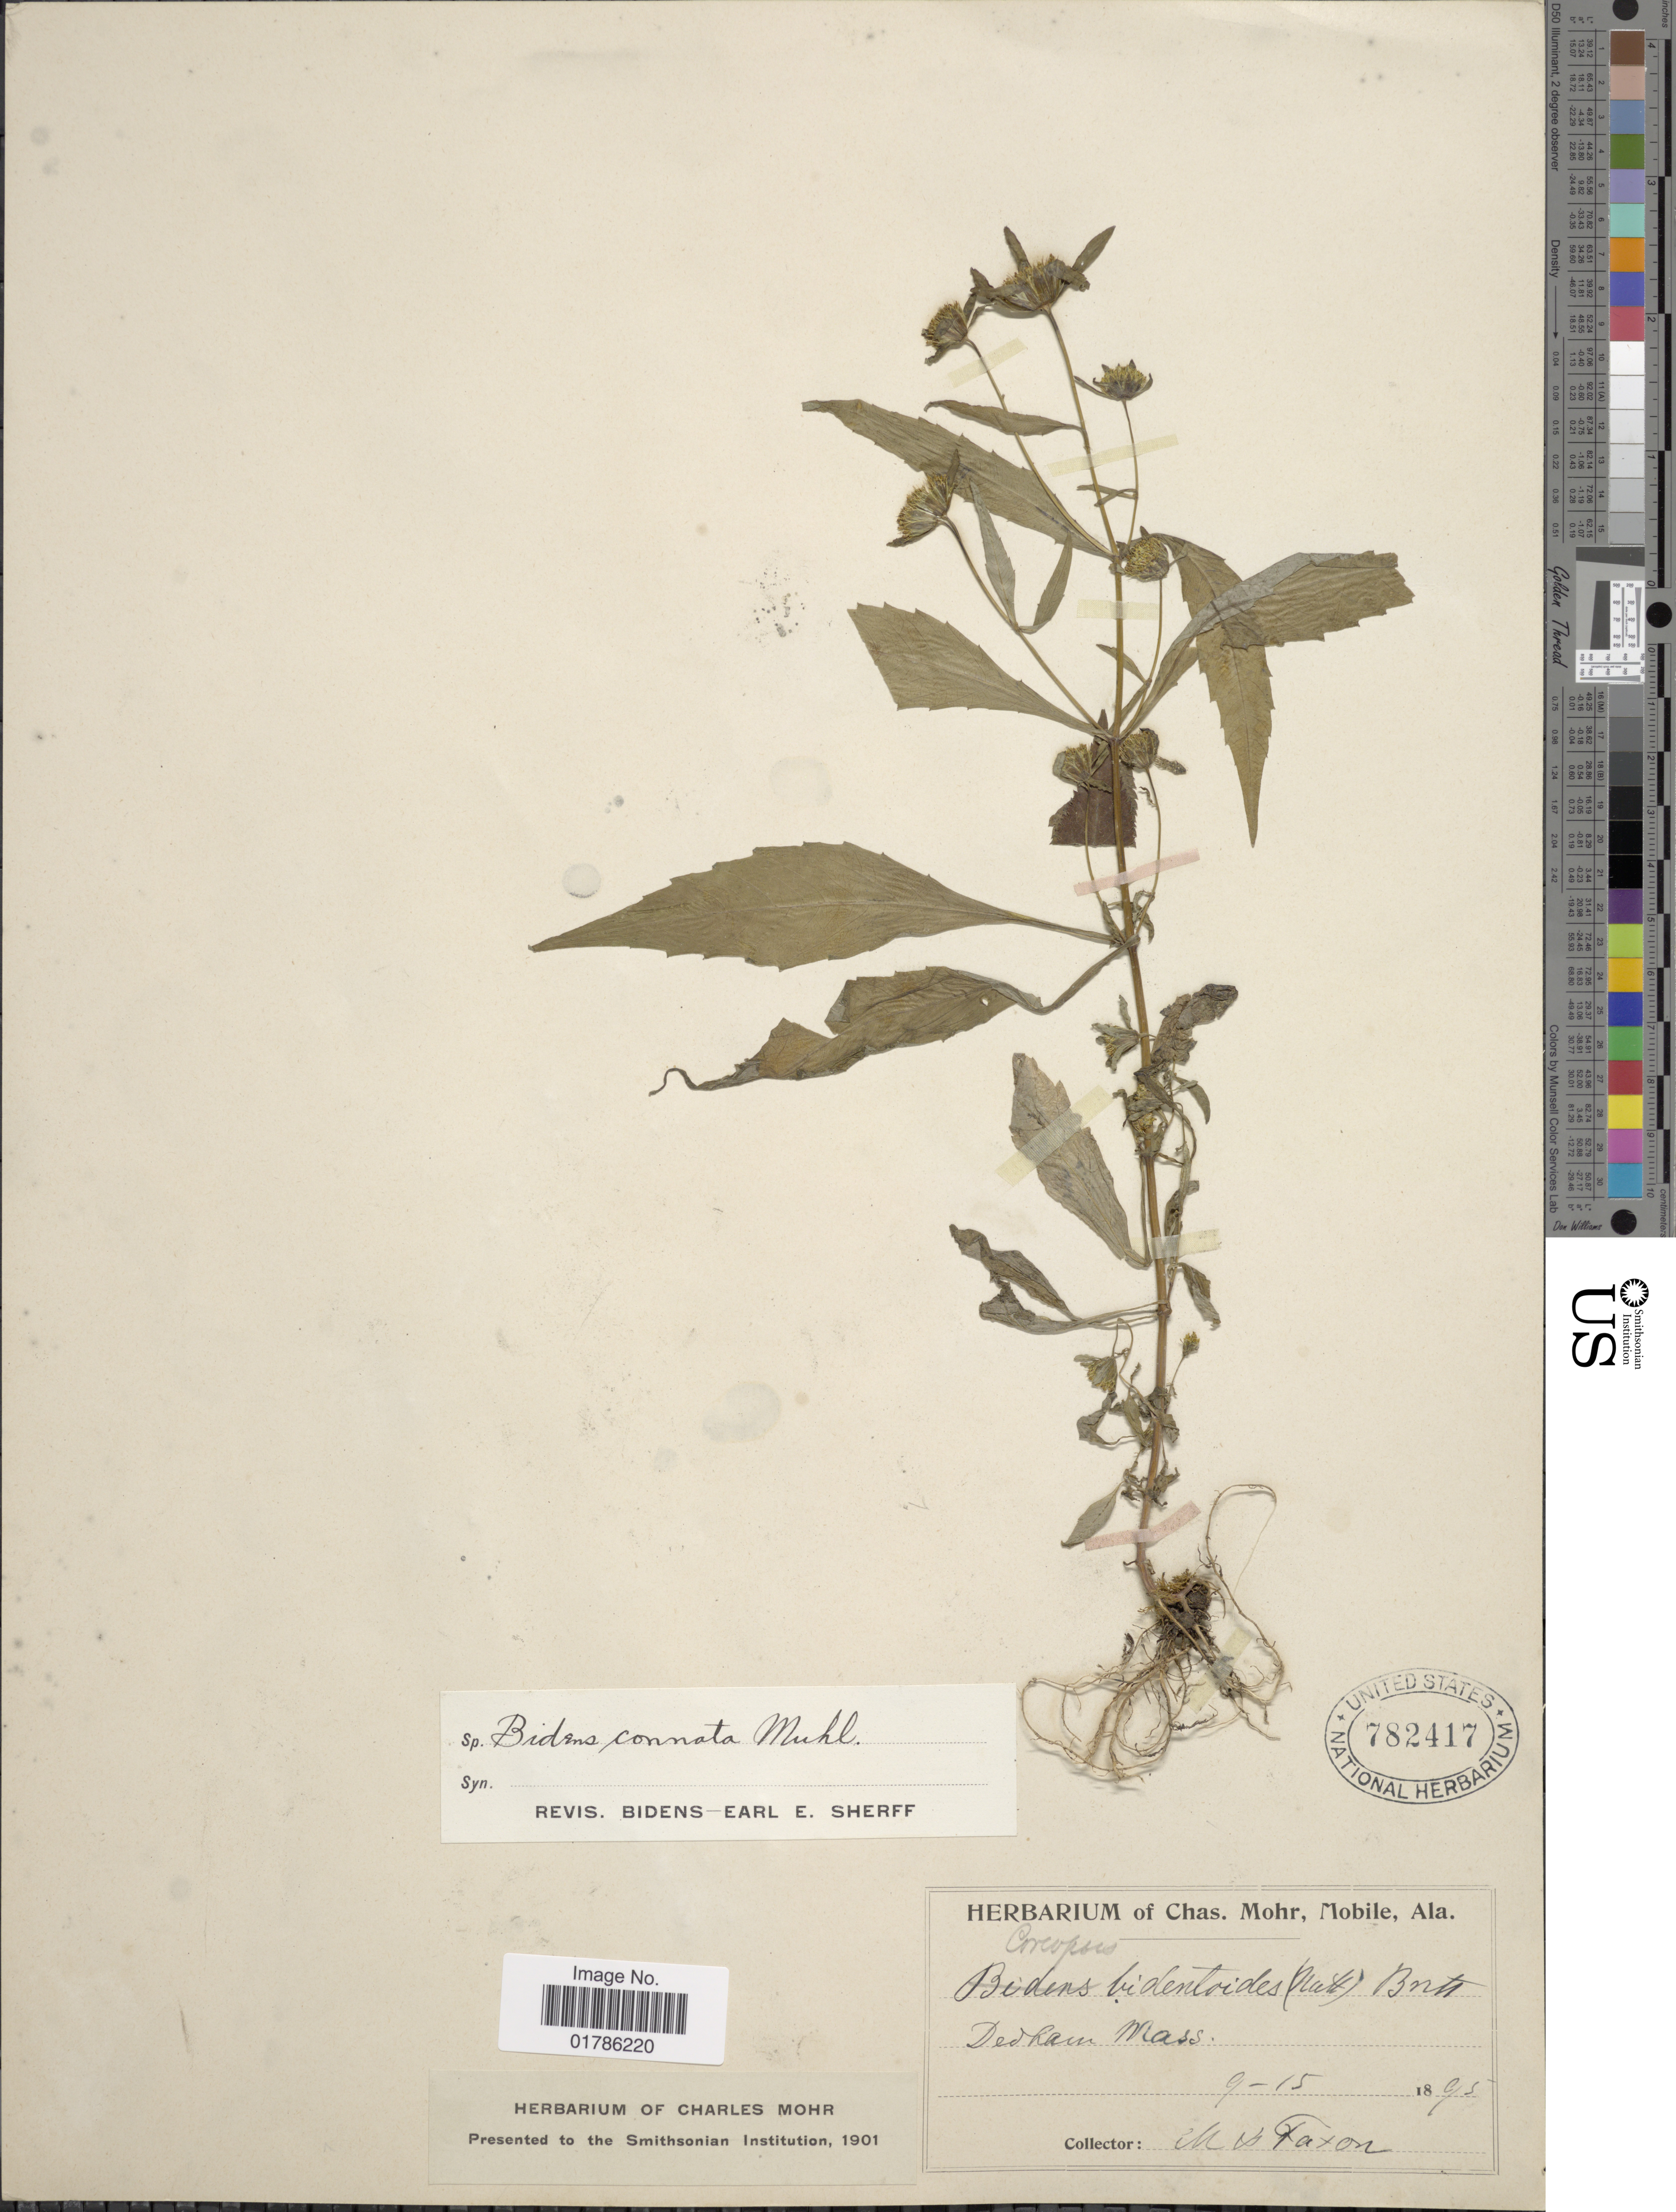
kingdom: Plantae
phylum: Tracheophyta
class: Magnoliopsida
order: Asterales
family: Asteraceae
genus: Bidens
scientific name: Bidens connata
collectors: M. Faxon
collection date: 1895-09-15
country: United States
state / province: Massachusetts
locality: Dedham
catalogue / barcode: US 782417